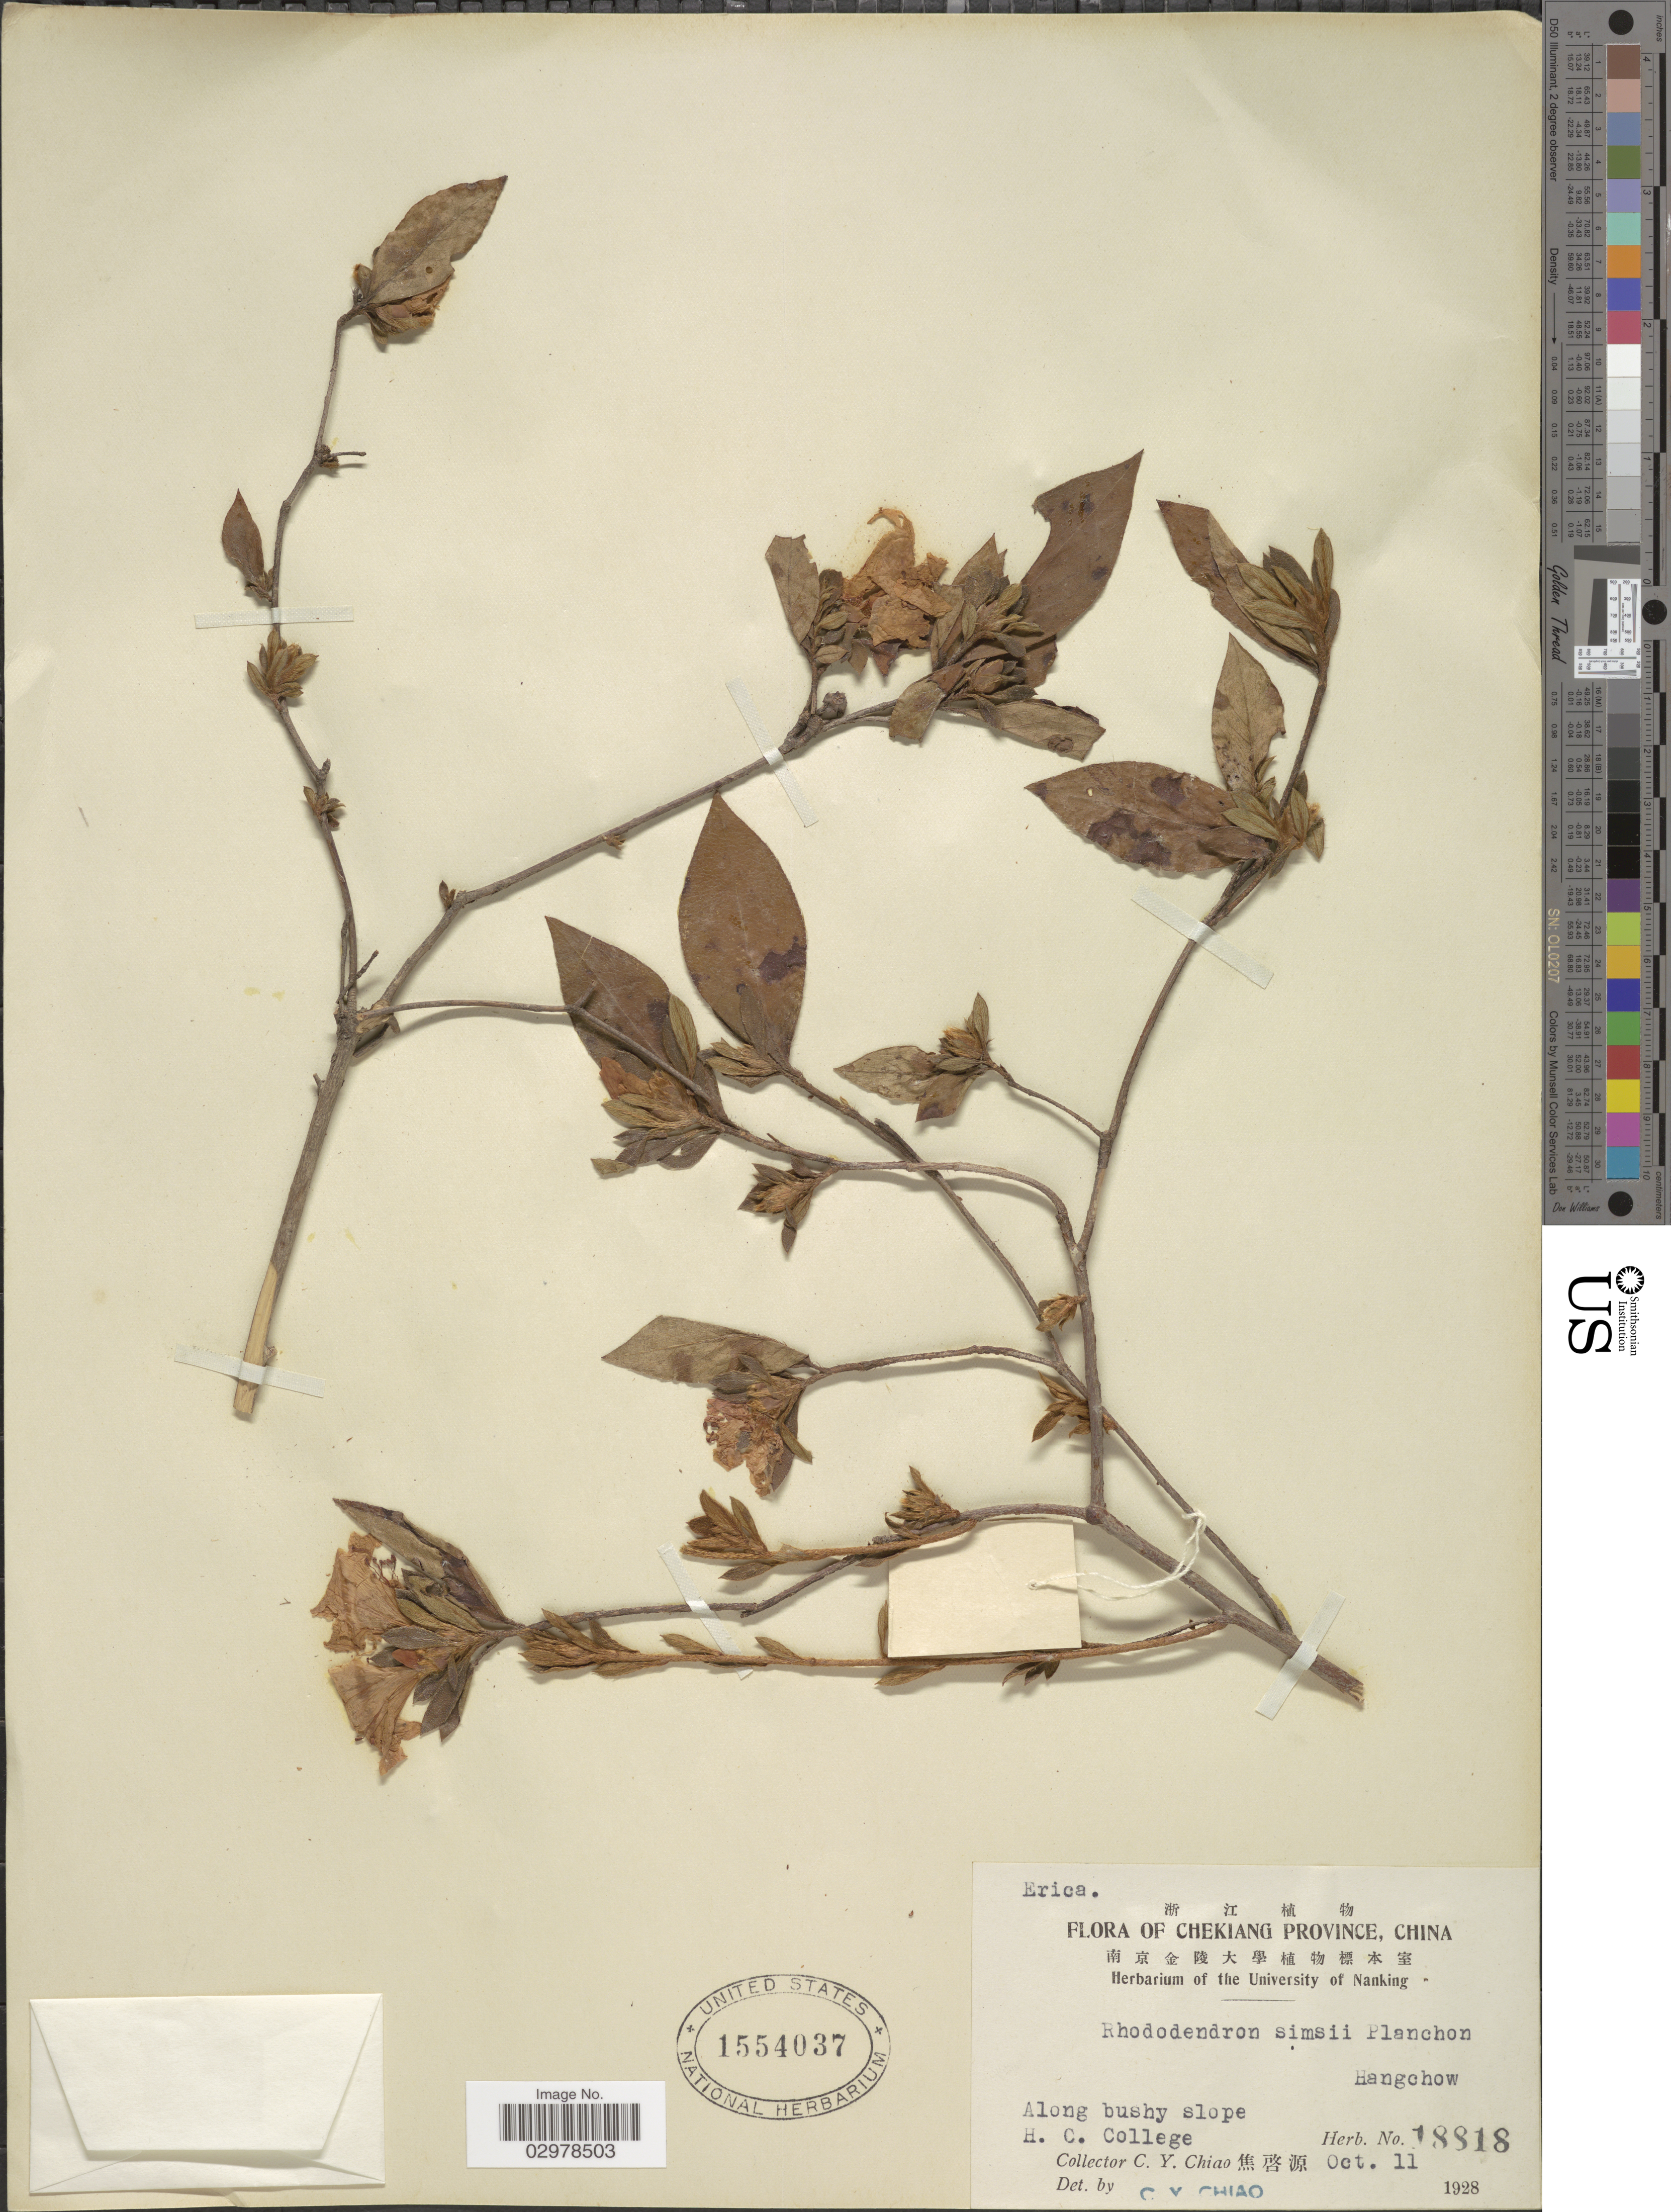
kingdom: Plantae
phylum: Tracheophyta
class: Magnoliopsida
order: Ericales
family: Ericaceae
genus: Rhododendron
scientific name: Rhododendron simsii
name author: Planch.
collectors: C. Y. Chiao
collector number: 18818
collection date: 1928-10-11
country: China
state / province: Zhejiang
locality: Chekiang Province. Hangchow.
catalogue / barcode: US 1554037